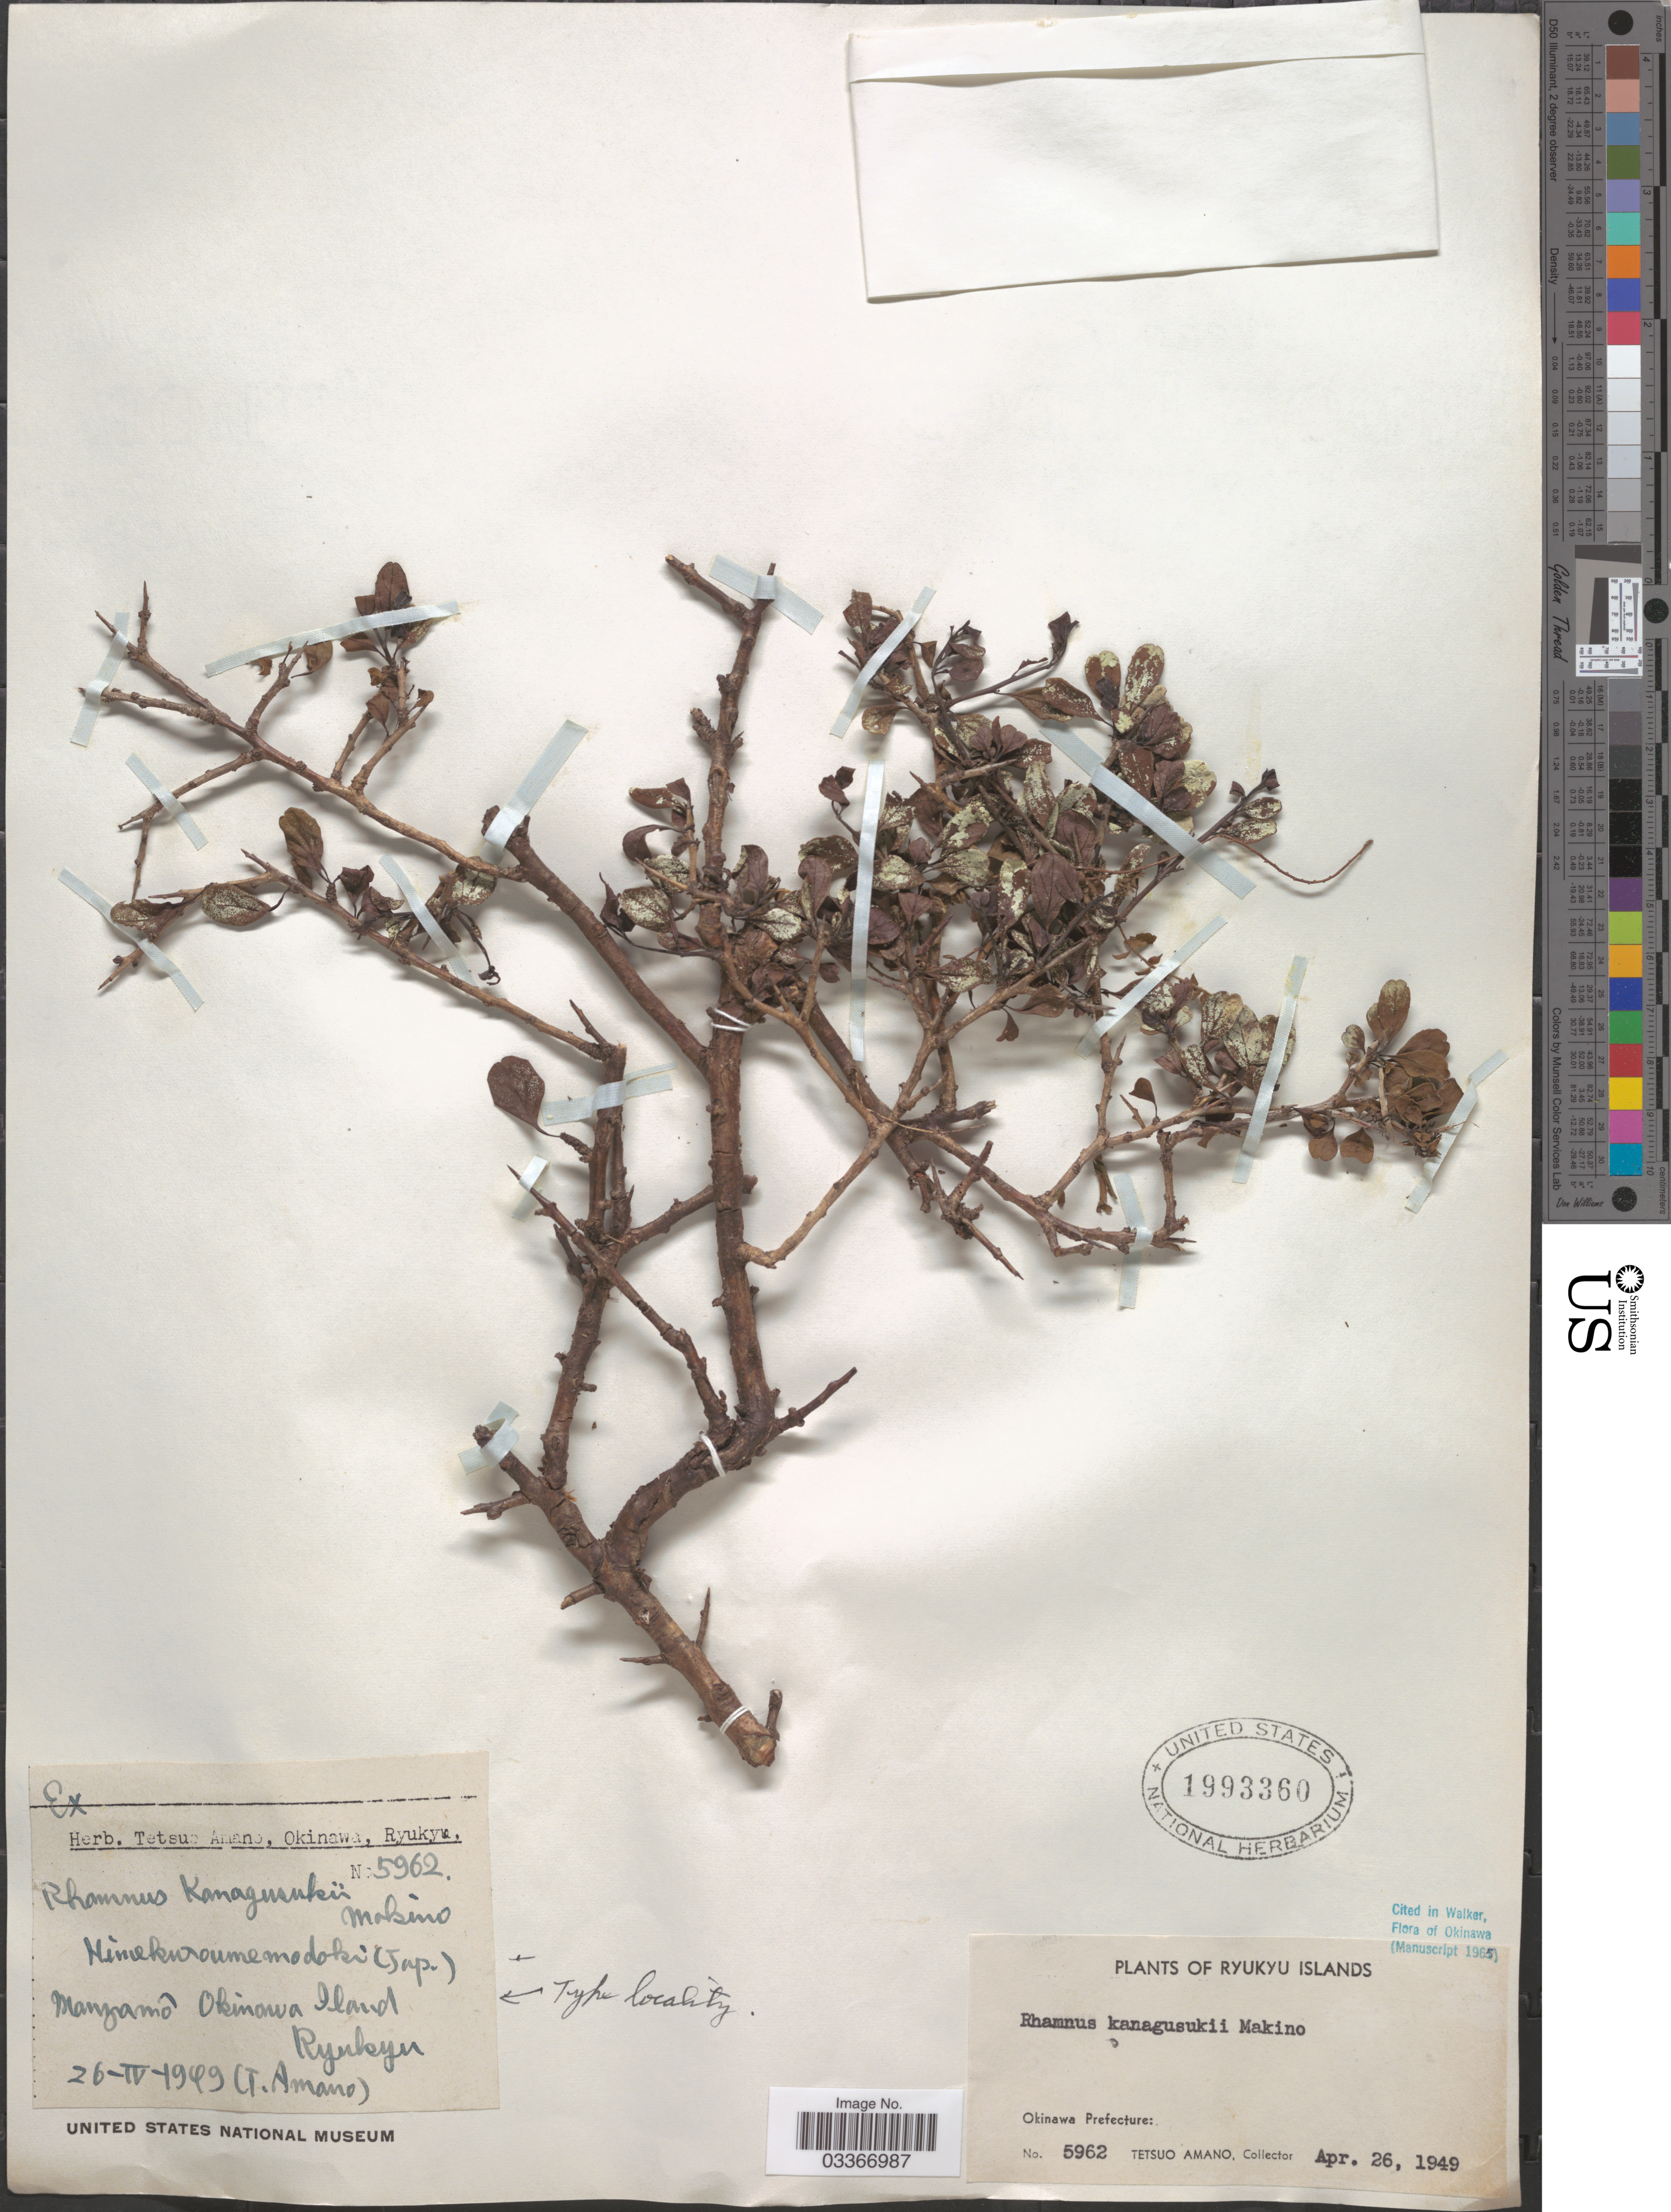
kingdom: Plantae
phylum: Tracheophyta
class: Magnoliopsida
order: Rosales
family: Rhamnaceae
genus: Rhamnus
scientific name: Rhamnus kanagusukii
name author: Makino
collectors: T. Amano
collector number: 5962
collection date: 1949-04-26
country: Japan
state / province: Okinawa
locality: Manzamô Okinawa Island Ryukyu. Ryukyu Islands. Okinawa Prefecture.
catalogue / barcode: US 1993360